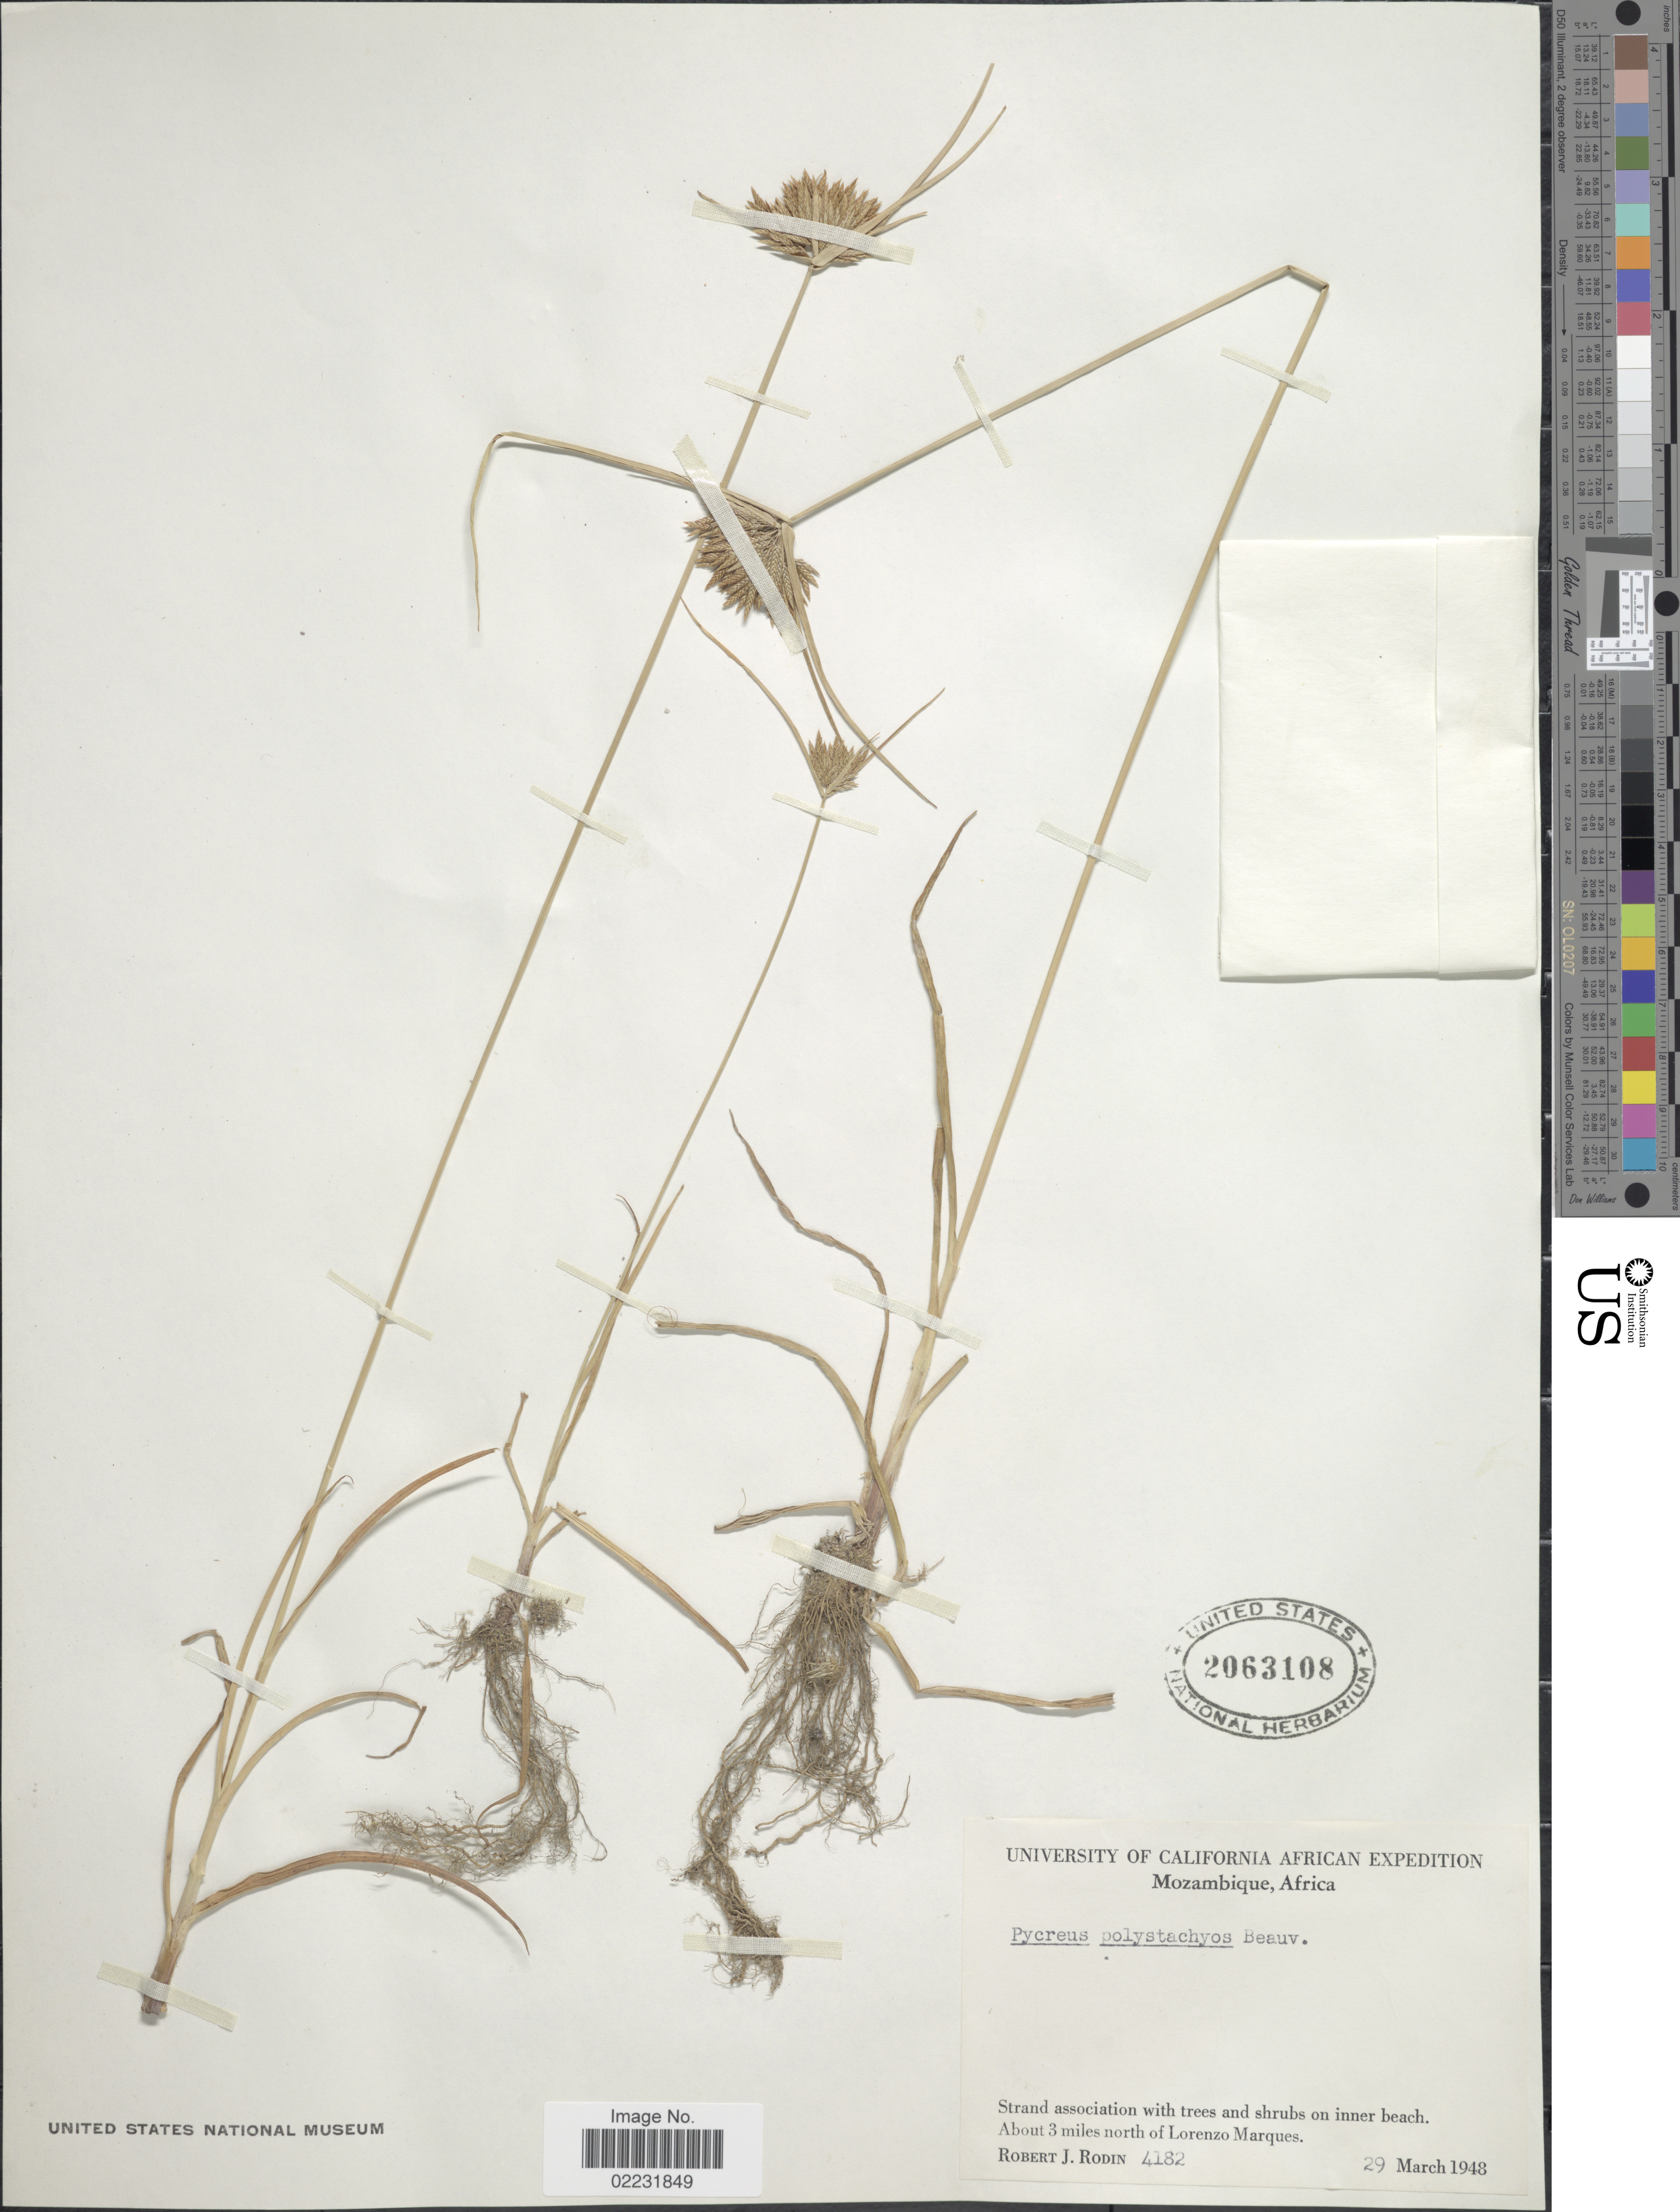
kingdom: Plantae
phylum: Tracheophyta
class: Liliopsida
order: Poales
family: Cyperaceae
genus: Cyperus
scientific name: Cyperus polystachyos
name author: Rottb.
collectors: R. J. Rodin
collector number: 4182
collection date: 1948-03-29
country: Mozambique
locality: About 3 miles north of Lorenzo Marques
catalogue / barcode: US 2063108